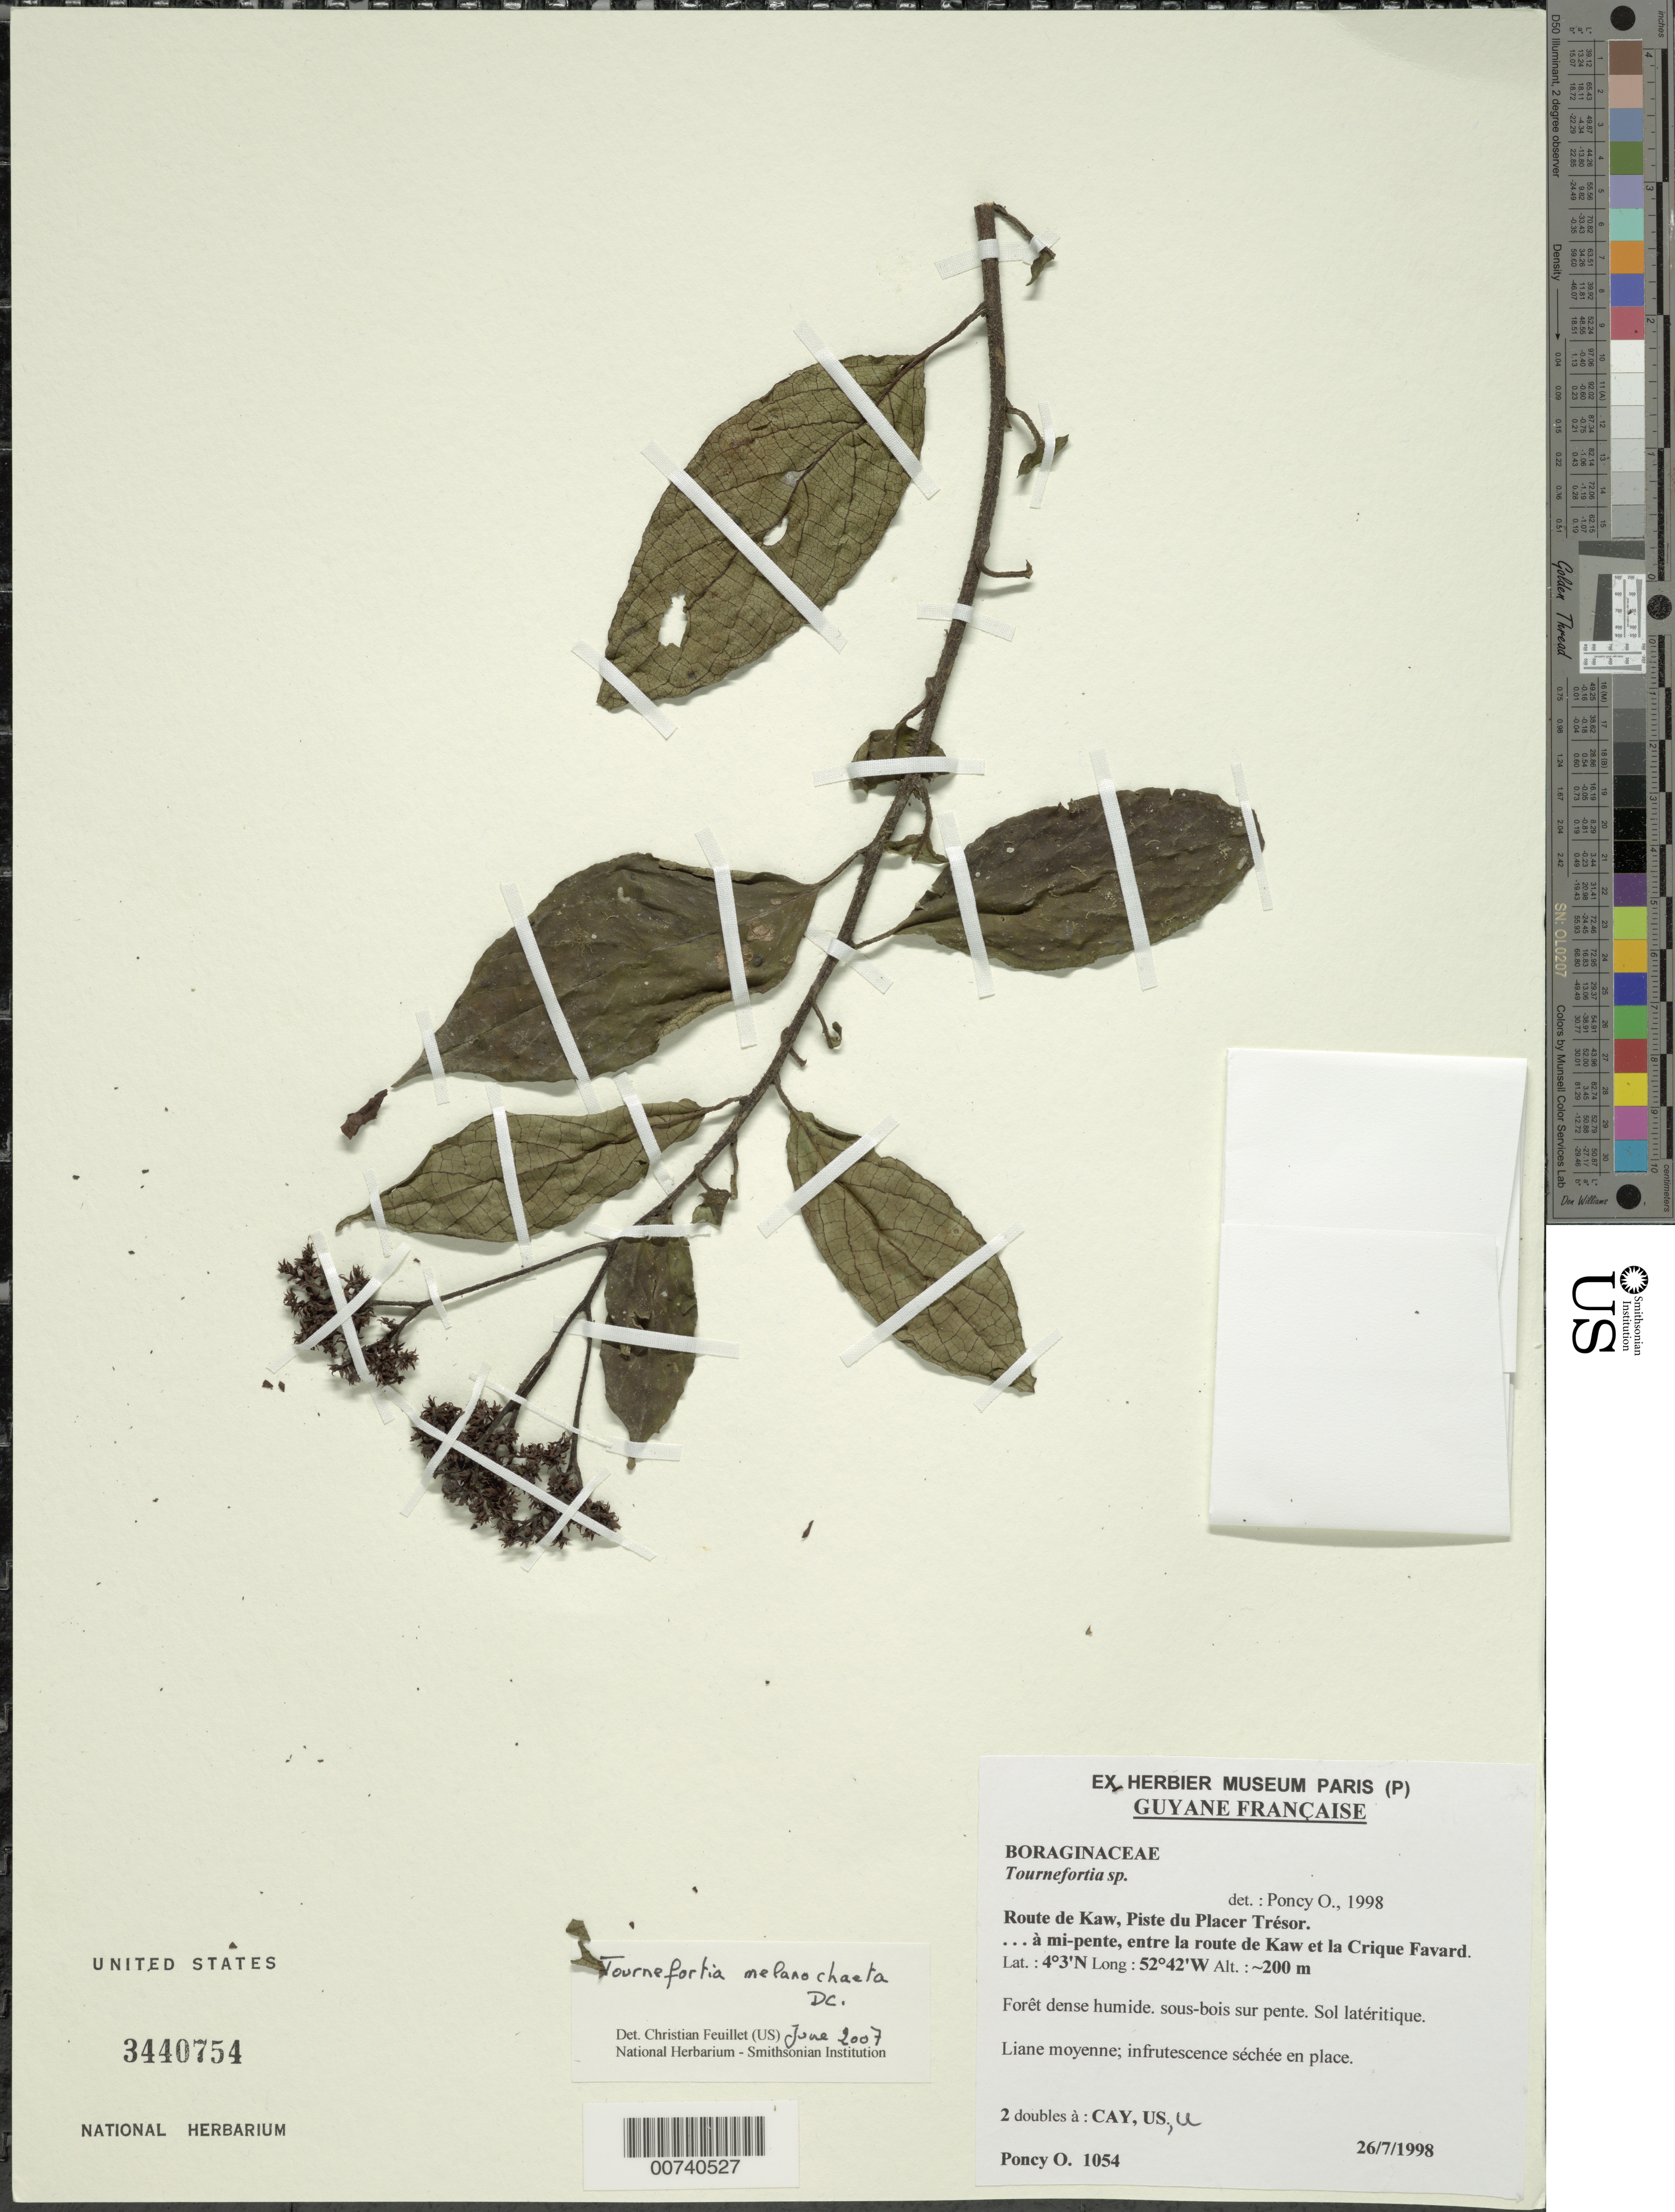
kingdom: Plantae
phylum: Tracheophyta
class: Magnoliopsida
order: Boraginales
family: Heliotropiaceae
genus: Tournefortia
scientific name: Tournefortia melanochaeta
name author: DC.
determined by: Feuillet, C.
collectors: O. Poncy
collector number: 1054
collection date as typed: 26-Jul-98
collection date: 1998-07-26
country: French Guiana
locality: Route de Kaw, Piste du Placer Trésor, betw route de Kaw & Crique Favard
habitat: Humid dense forest, understory on slope; lateritic soil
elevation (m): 200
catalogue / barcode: US 3440754